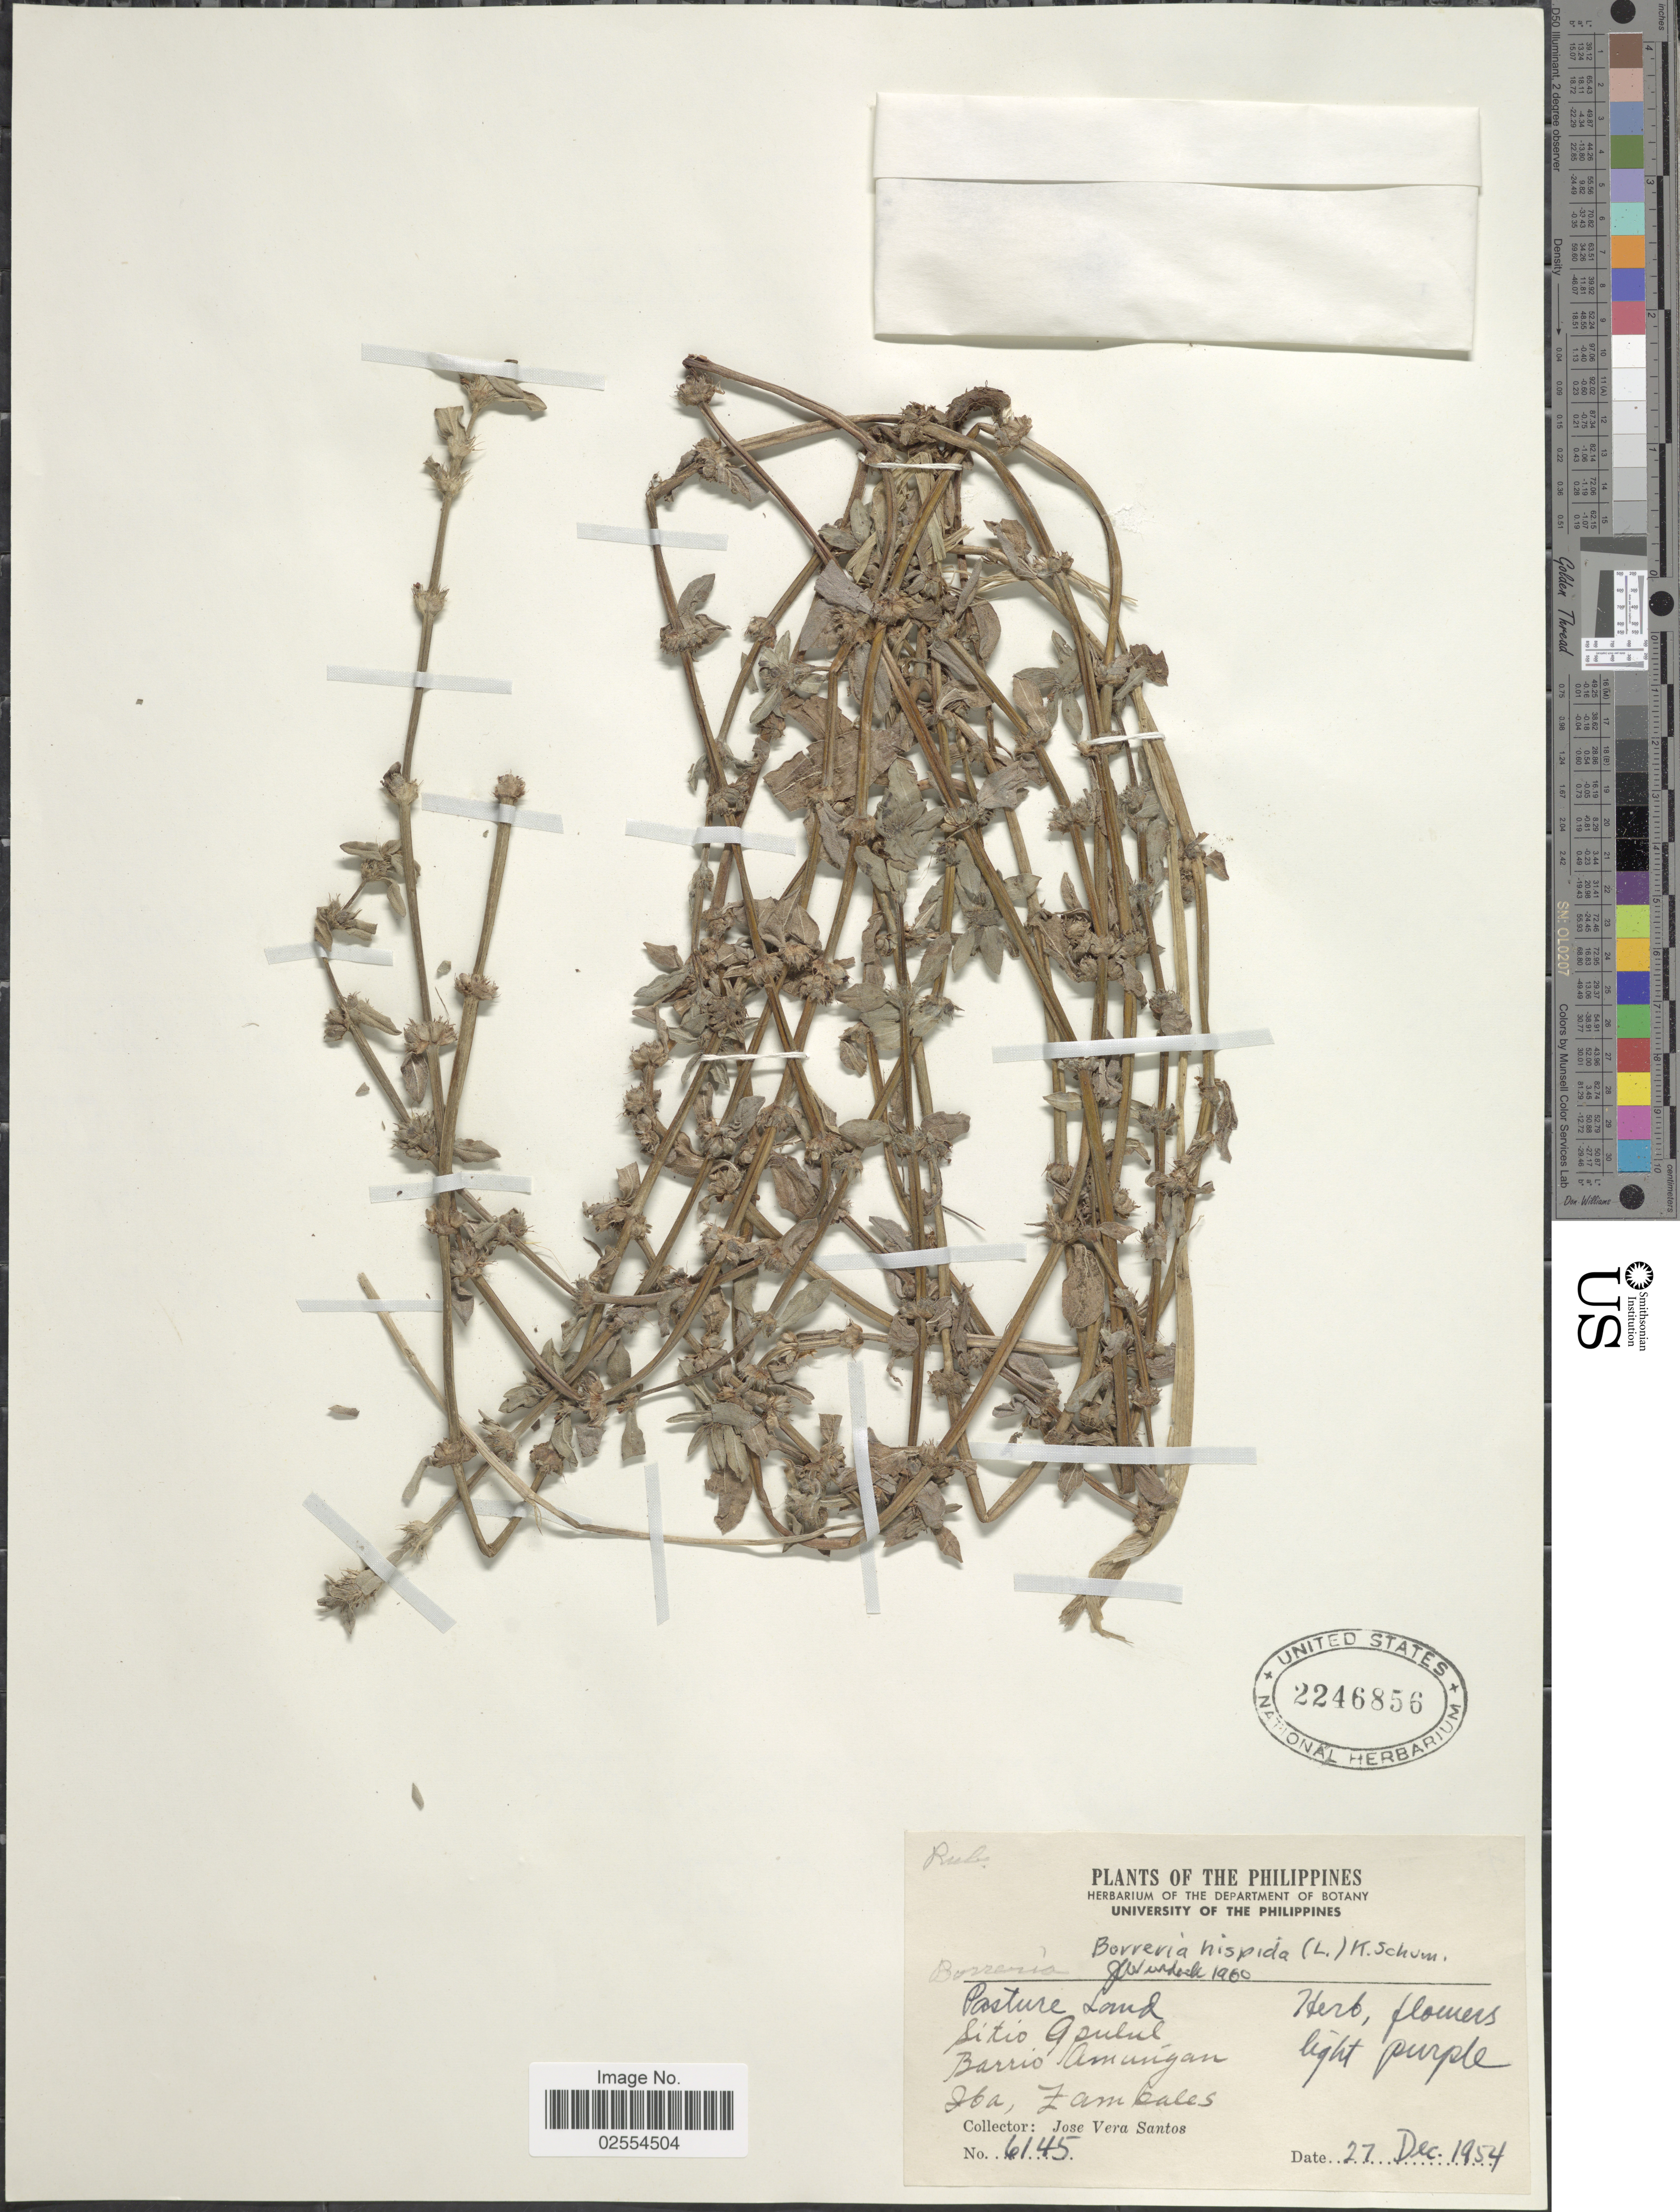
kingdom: Plantae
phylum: Tracheophyta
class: Magnoliopsida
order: Gentianales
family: Rubiaceae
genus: Spermacoce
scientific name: Spermacoce hispida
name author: L.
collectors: J. Santos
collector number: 6145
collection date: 1954-12-27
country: Philippines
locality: Pasture Land, Sitio Azulu, Barrio Amungan, Iba, Zambales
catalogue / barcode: US 2246856